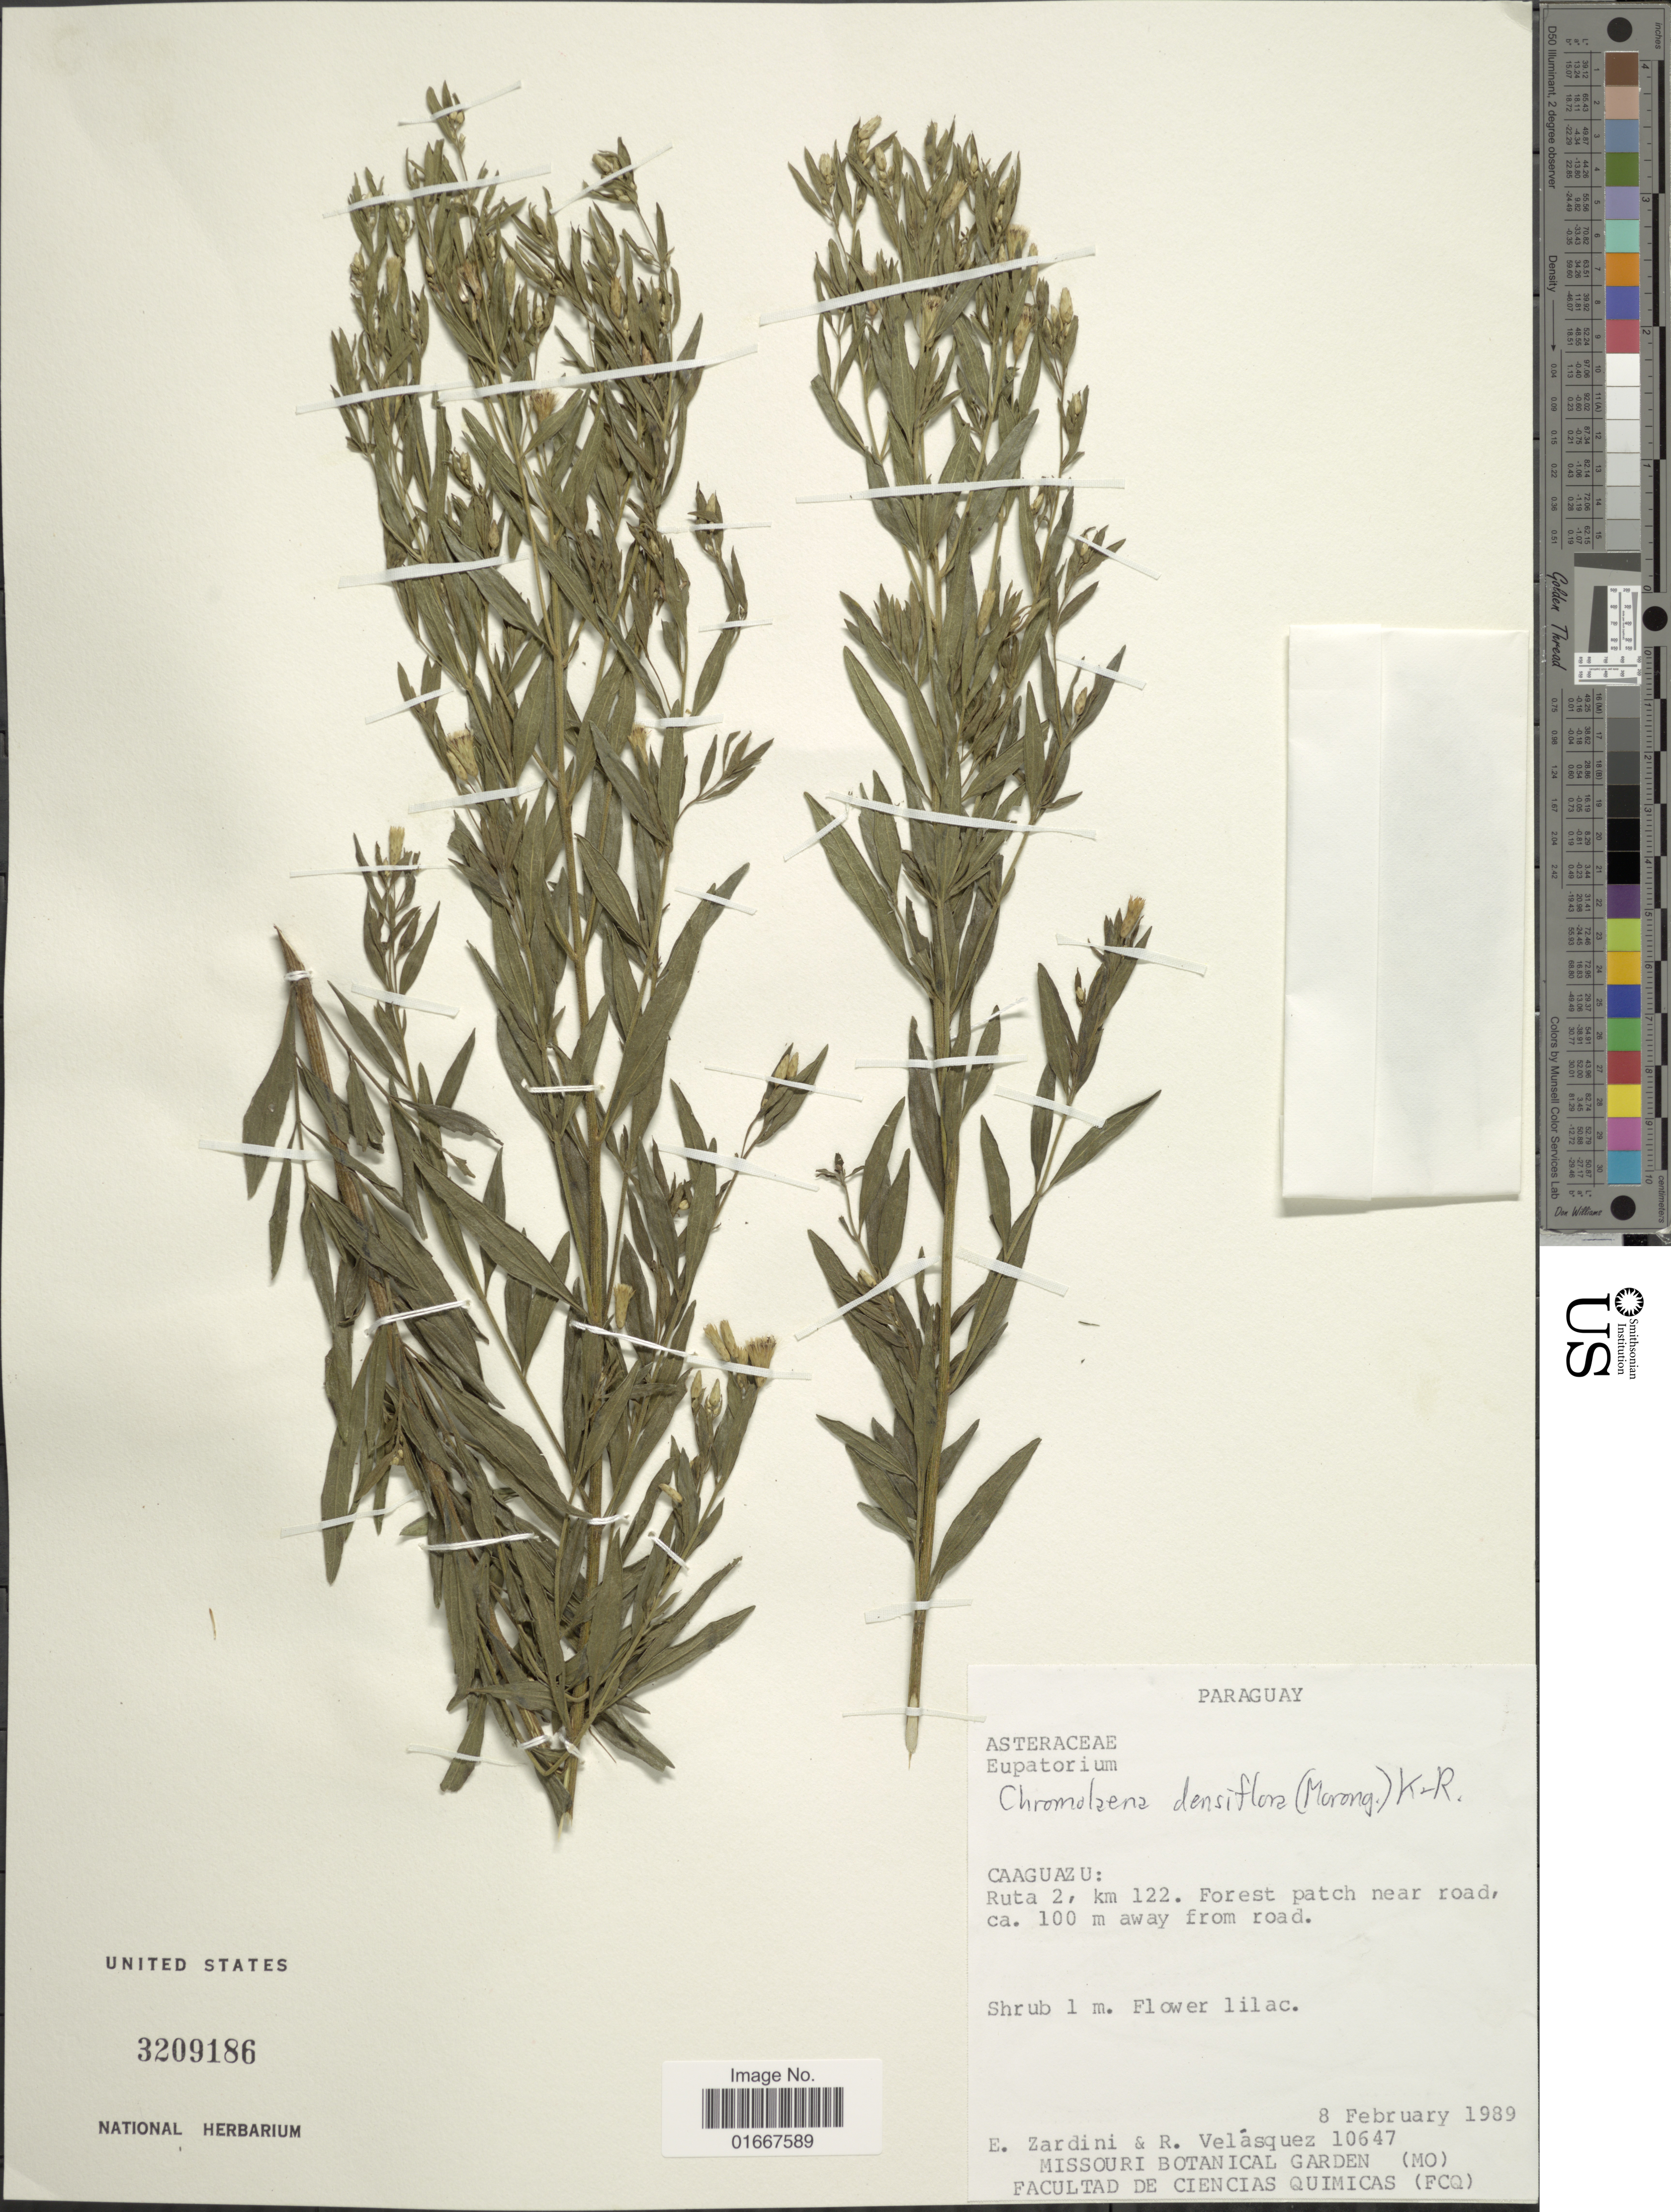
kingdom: Plantae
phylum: Tracheophyta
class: Magnoliopsida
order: Asterales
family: Asteraceae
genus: Chromolaena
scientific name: Chromolaena densiflorum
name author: (Morong) R.M. King & H. Rob.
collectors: E. M. Zardini & R. Velázquez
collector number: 10647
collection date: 1989-02-08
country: Paraguay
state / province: Caaguazu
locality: Ruta 2, km 122. Forest patch near road, ca. 100 m away from road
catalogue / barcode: US 3209186